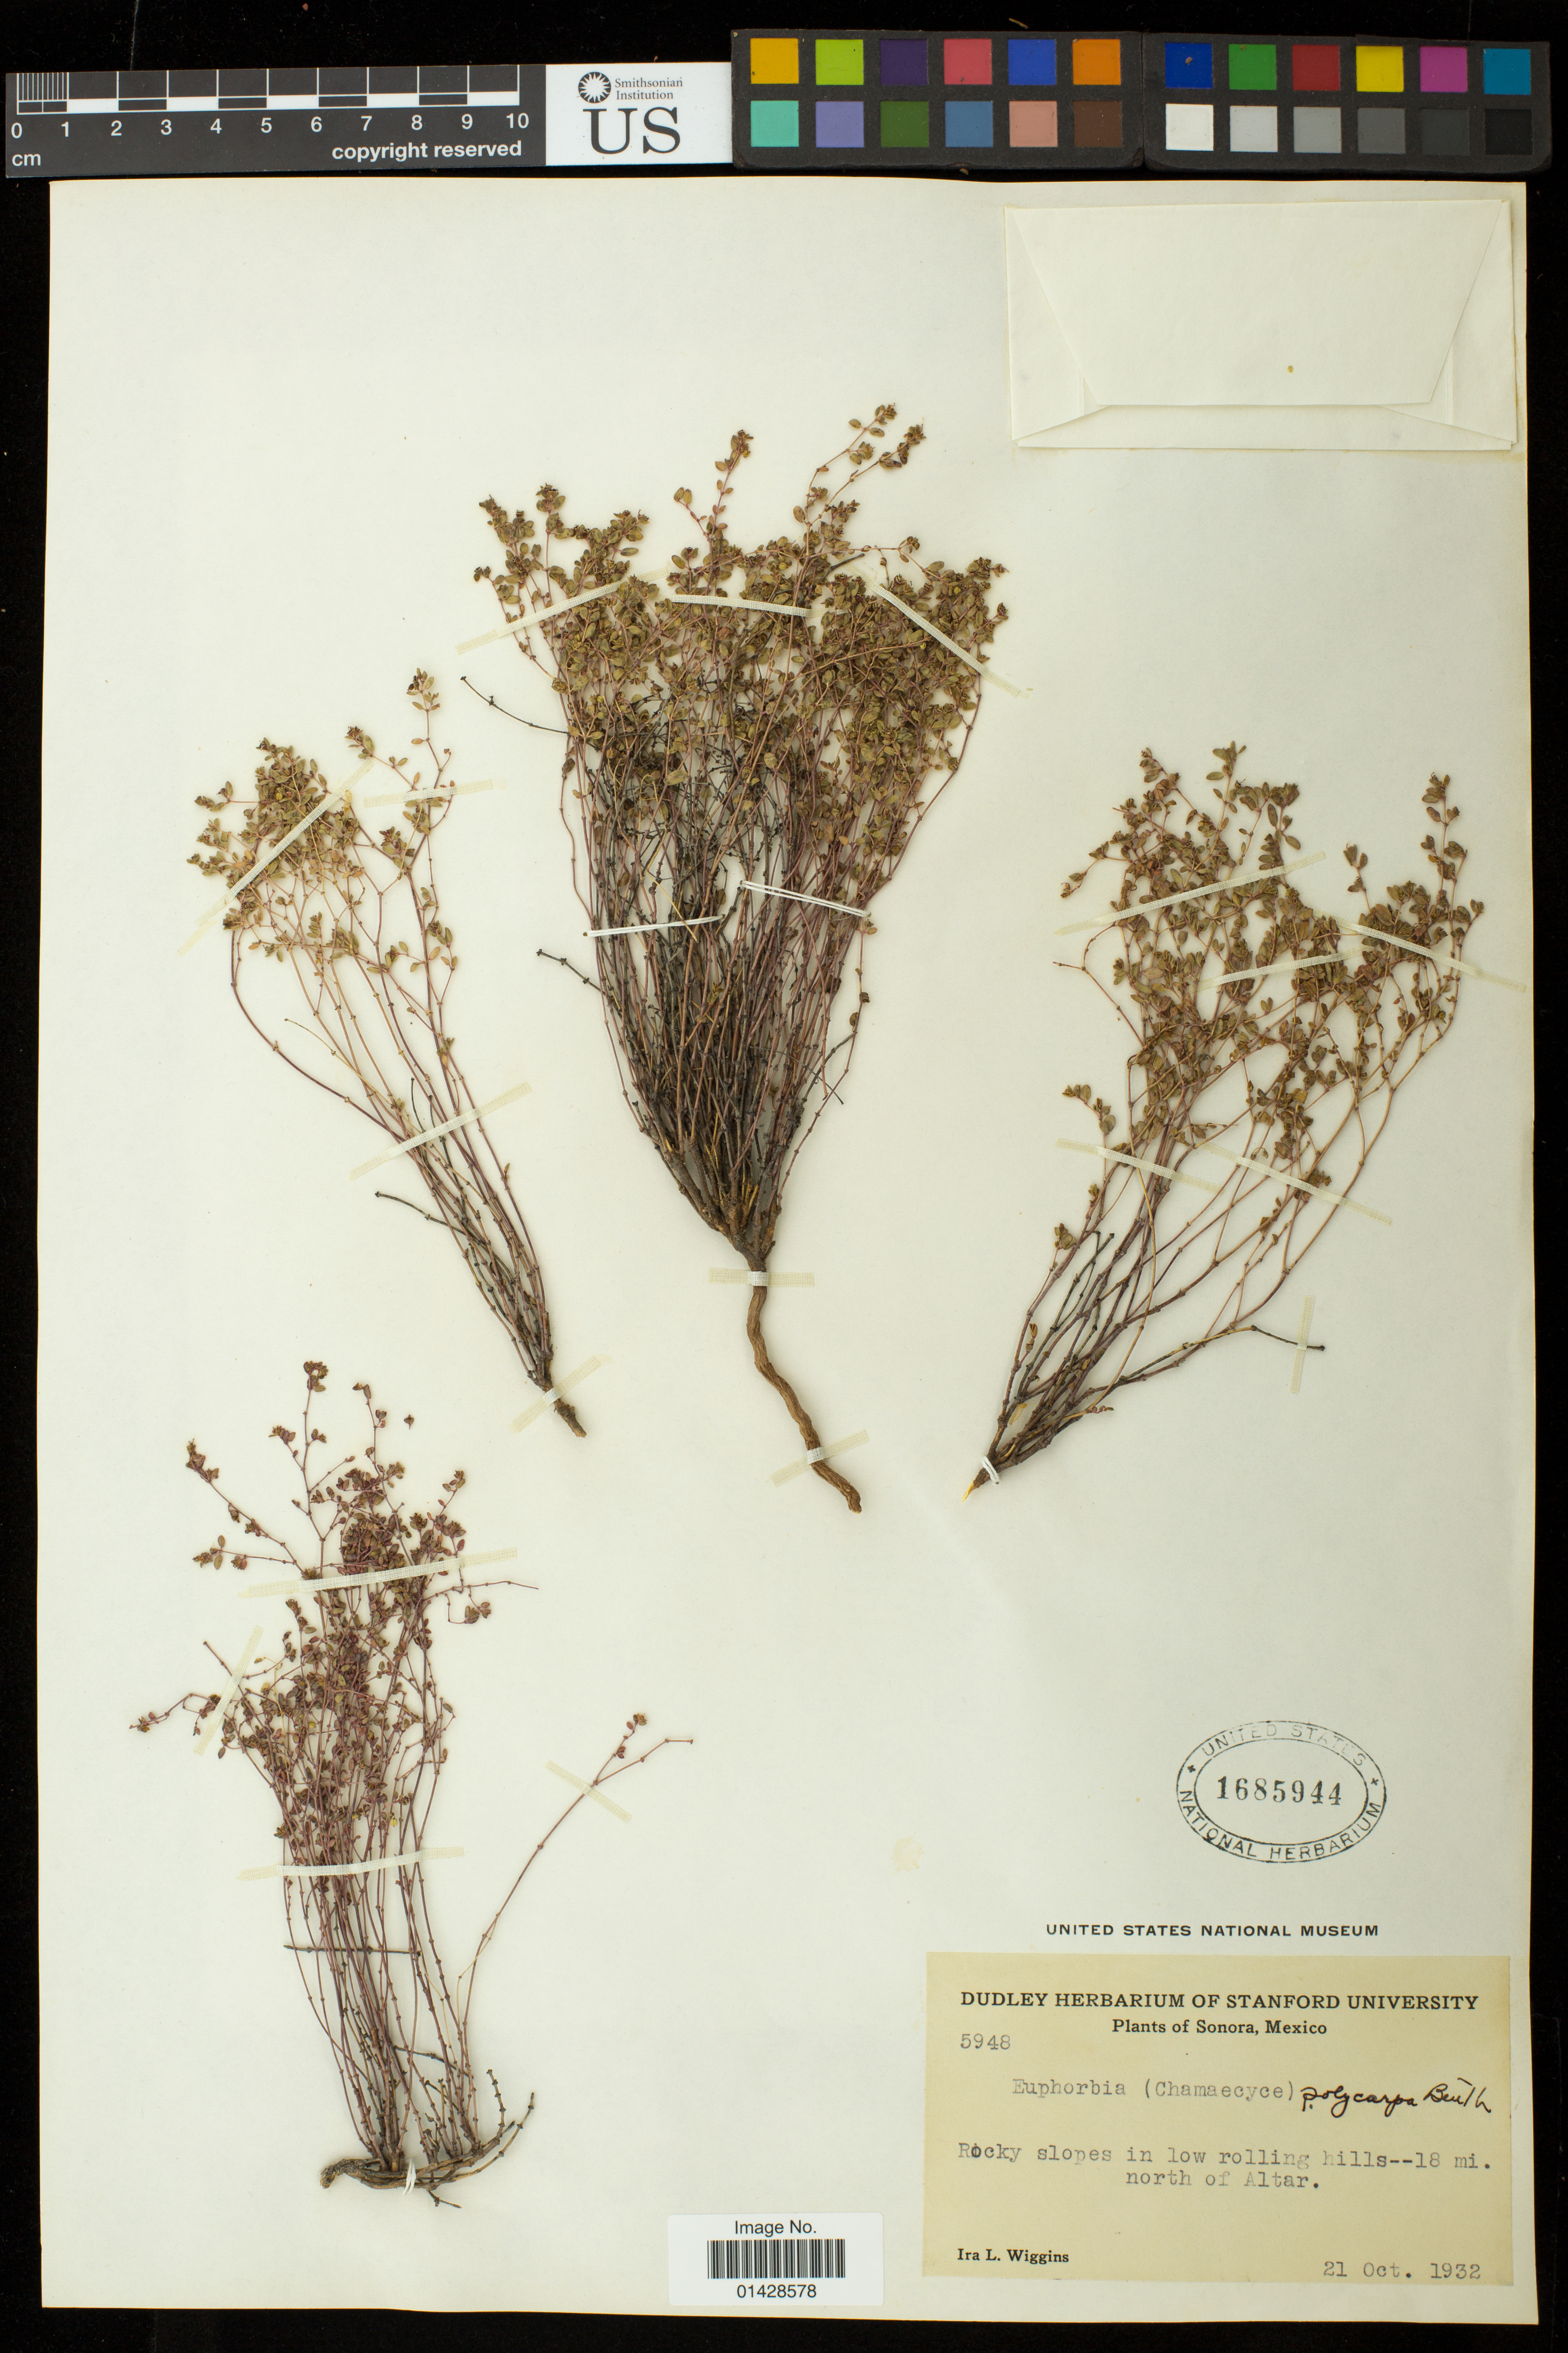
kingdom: Plantae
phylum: Tracheophyta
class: Magnoliopsida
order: Malpighiales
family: Euphorbiaceae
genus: Euphorbia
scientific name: Euphorbia polycarpa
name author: Benth.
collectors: I. L. Wiggins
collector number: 5948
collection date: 1932-10-21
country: Mexico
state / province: Sonora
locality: Rocky slopes in low rolling hills--18 mi. north of Altar.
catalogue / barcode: US 1685944